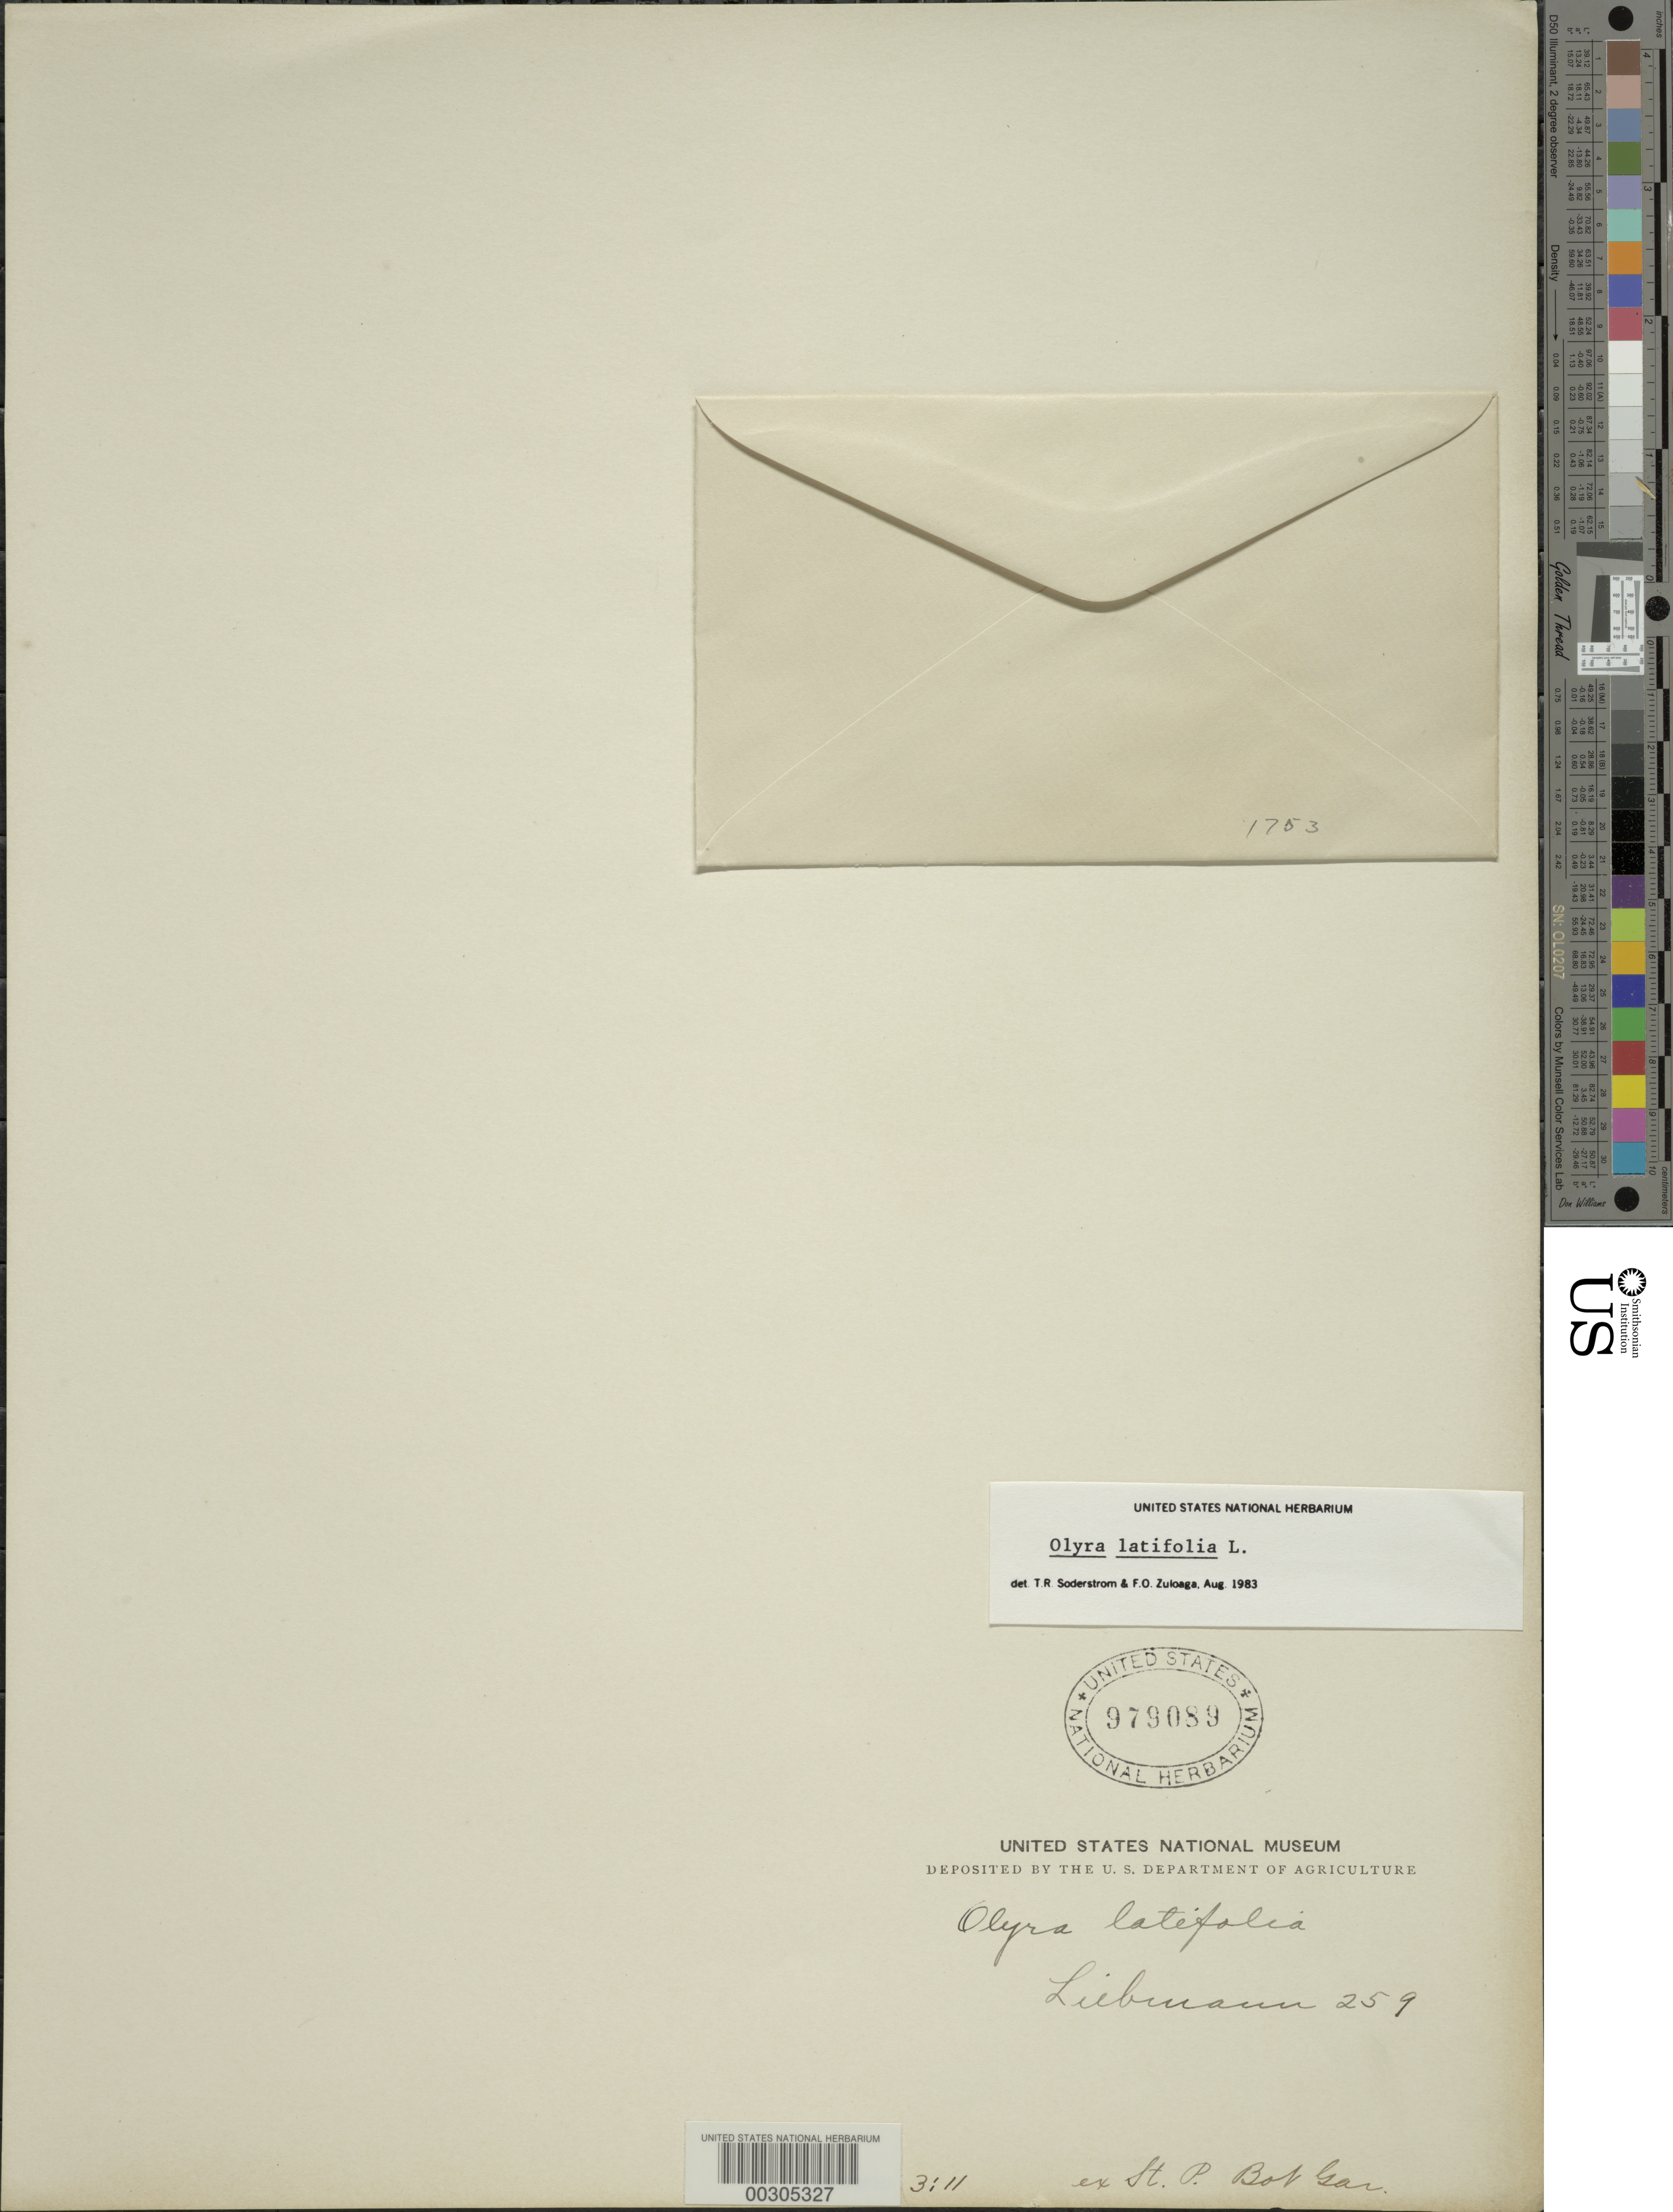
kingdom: Plantae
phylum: Tracheophyta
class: Liliopsida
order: Poales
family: Poaceae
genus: Olyra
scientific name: Olyra latifolia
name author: L.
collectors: F. M. Liebmann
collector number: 259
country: Mexico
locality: E of Monserrat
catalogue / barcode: US 979089